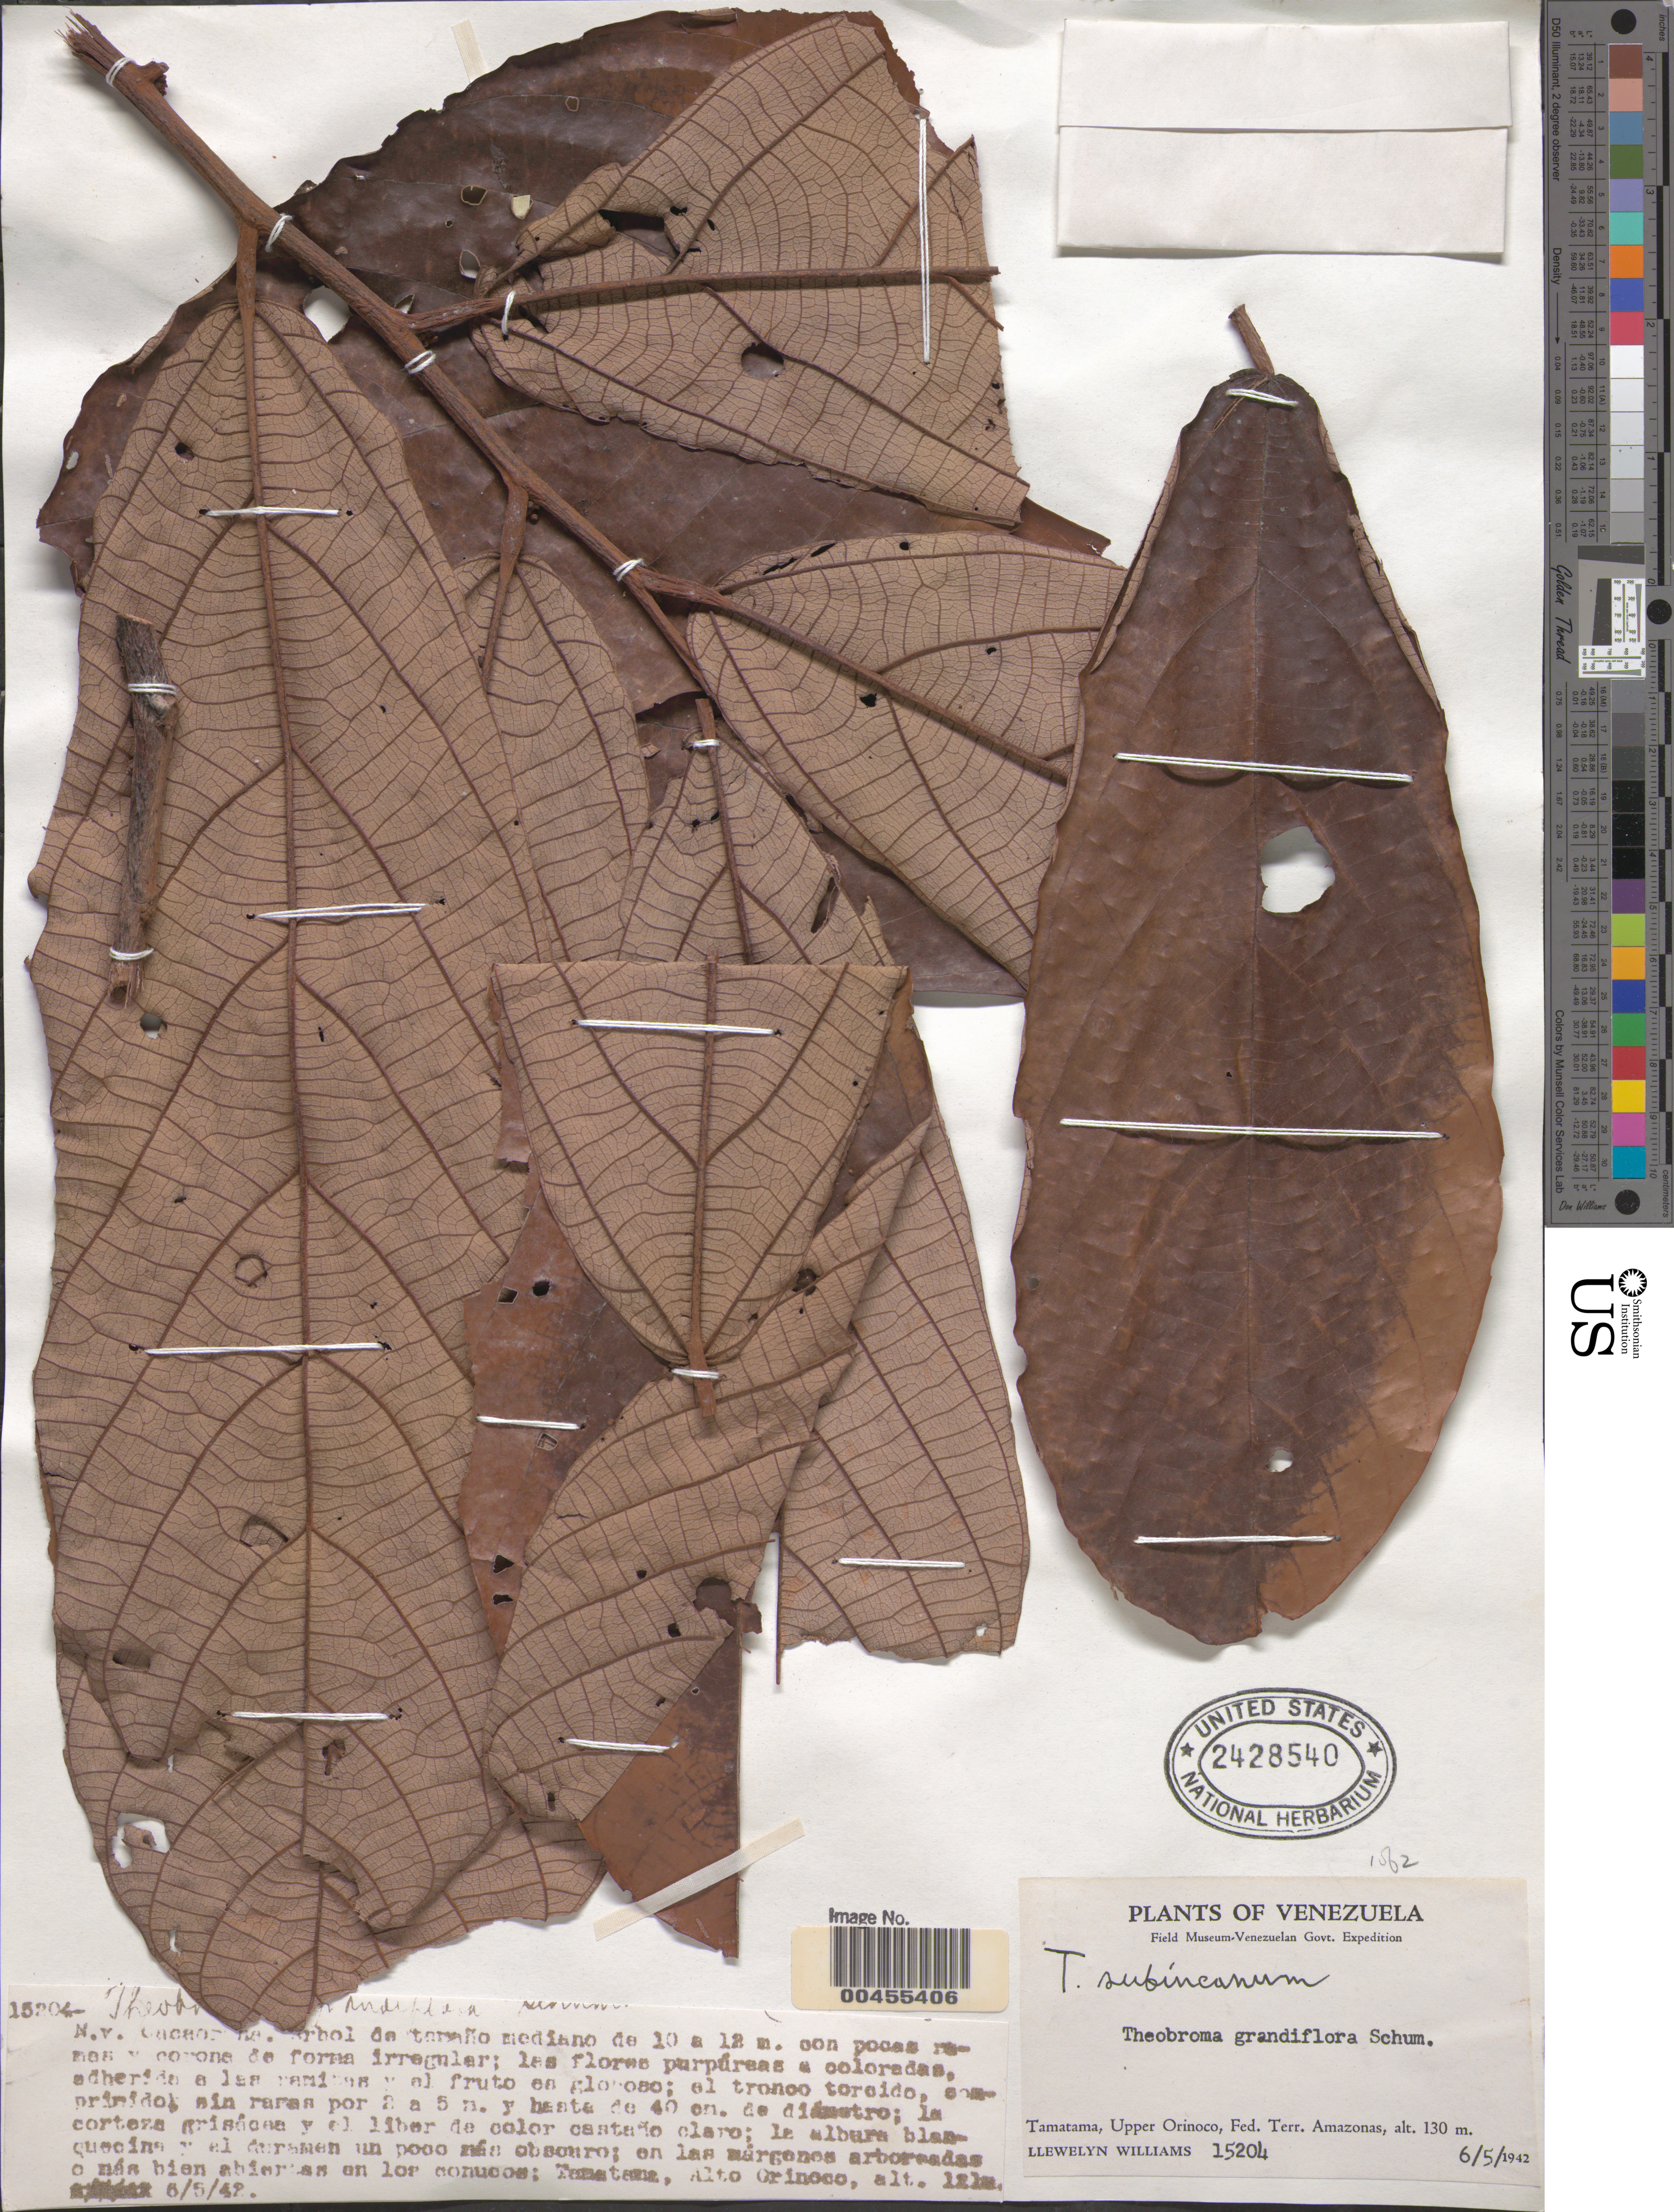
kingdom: Plantae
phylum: Tracheophyta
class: Magnoliopsida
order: Malvales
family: Malvaceae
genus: Theobroma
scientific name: Theobroma subincanum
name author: Mart.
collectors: Ll. Williams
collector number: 15204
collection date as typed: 06 May 1942 or 05 Jun 1942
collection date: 1942-05-06 or 1942-06-05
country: Venezuela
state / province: Amazonas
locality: Tamatama, Upper Orinoco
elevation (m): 121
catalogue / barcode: US 2428540